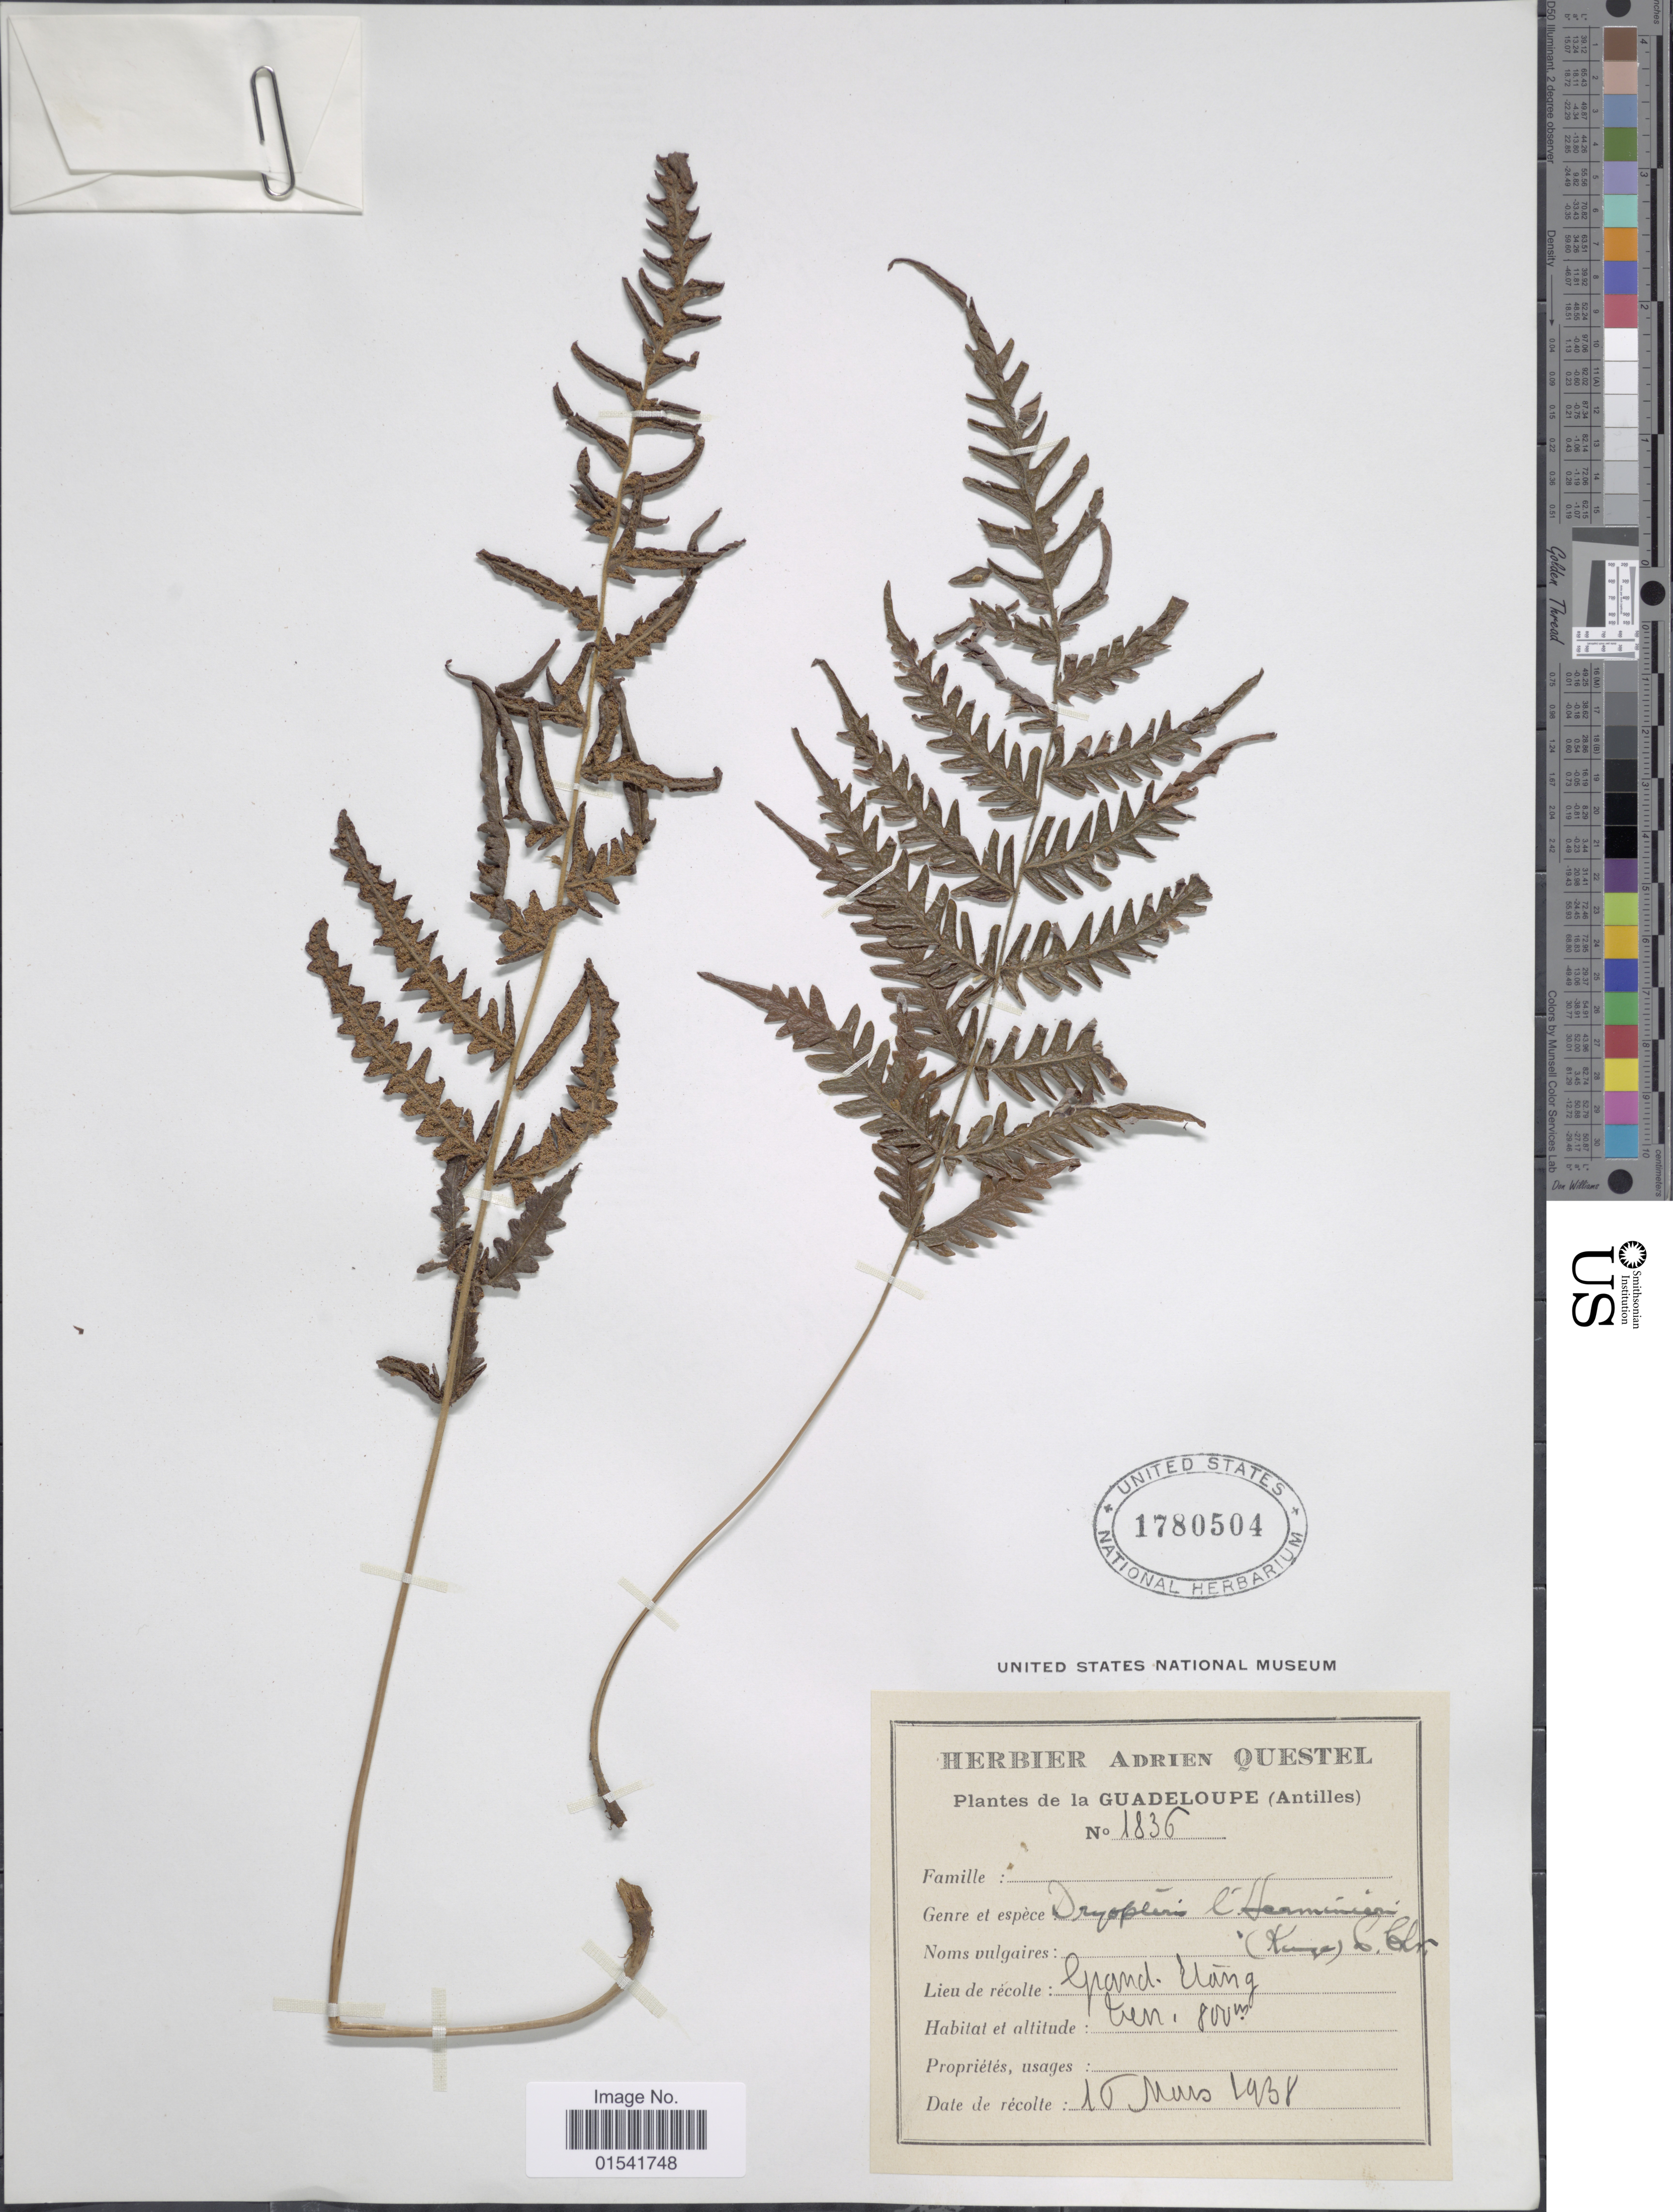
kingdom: Plantae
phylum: Tracheophyta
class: Polypodiopsida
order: Polypodiales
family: Thelypteridaceae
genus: Steiropteris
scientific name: Steiropteris clypeolutata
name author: (Desv.) Pic. Serm.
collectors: ex herb. A. Questal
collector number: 1836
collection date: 1938-05-16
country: Guadeloupe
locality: (Antilles), Grand Etang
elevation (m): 800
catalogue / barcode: US 1780504